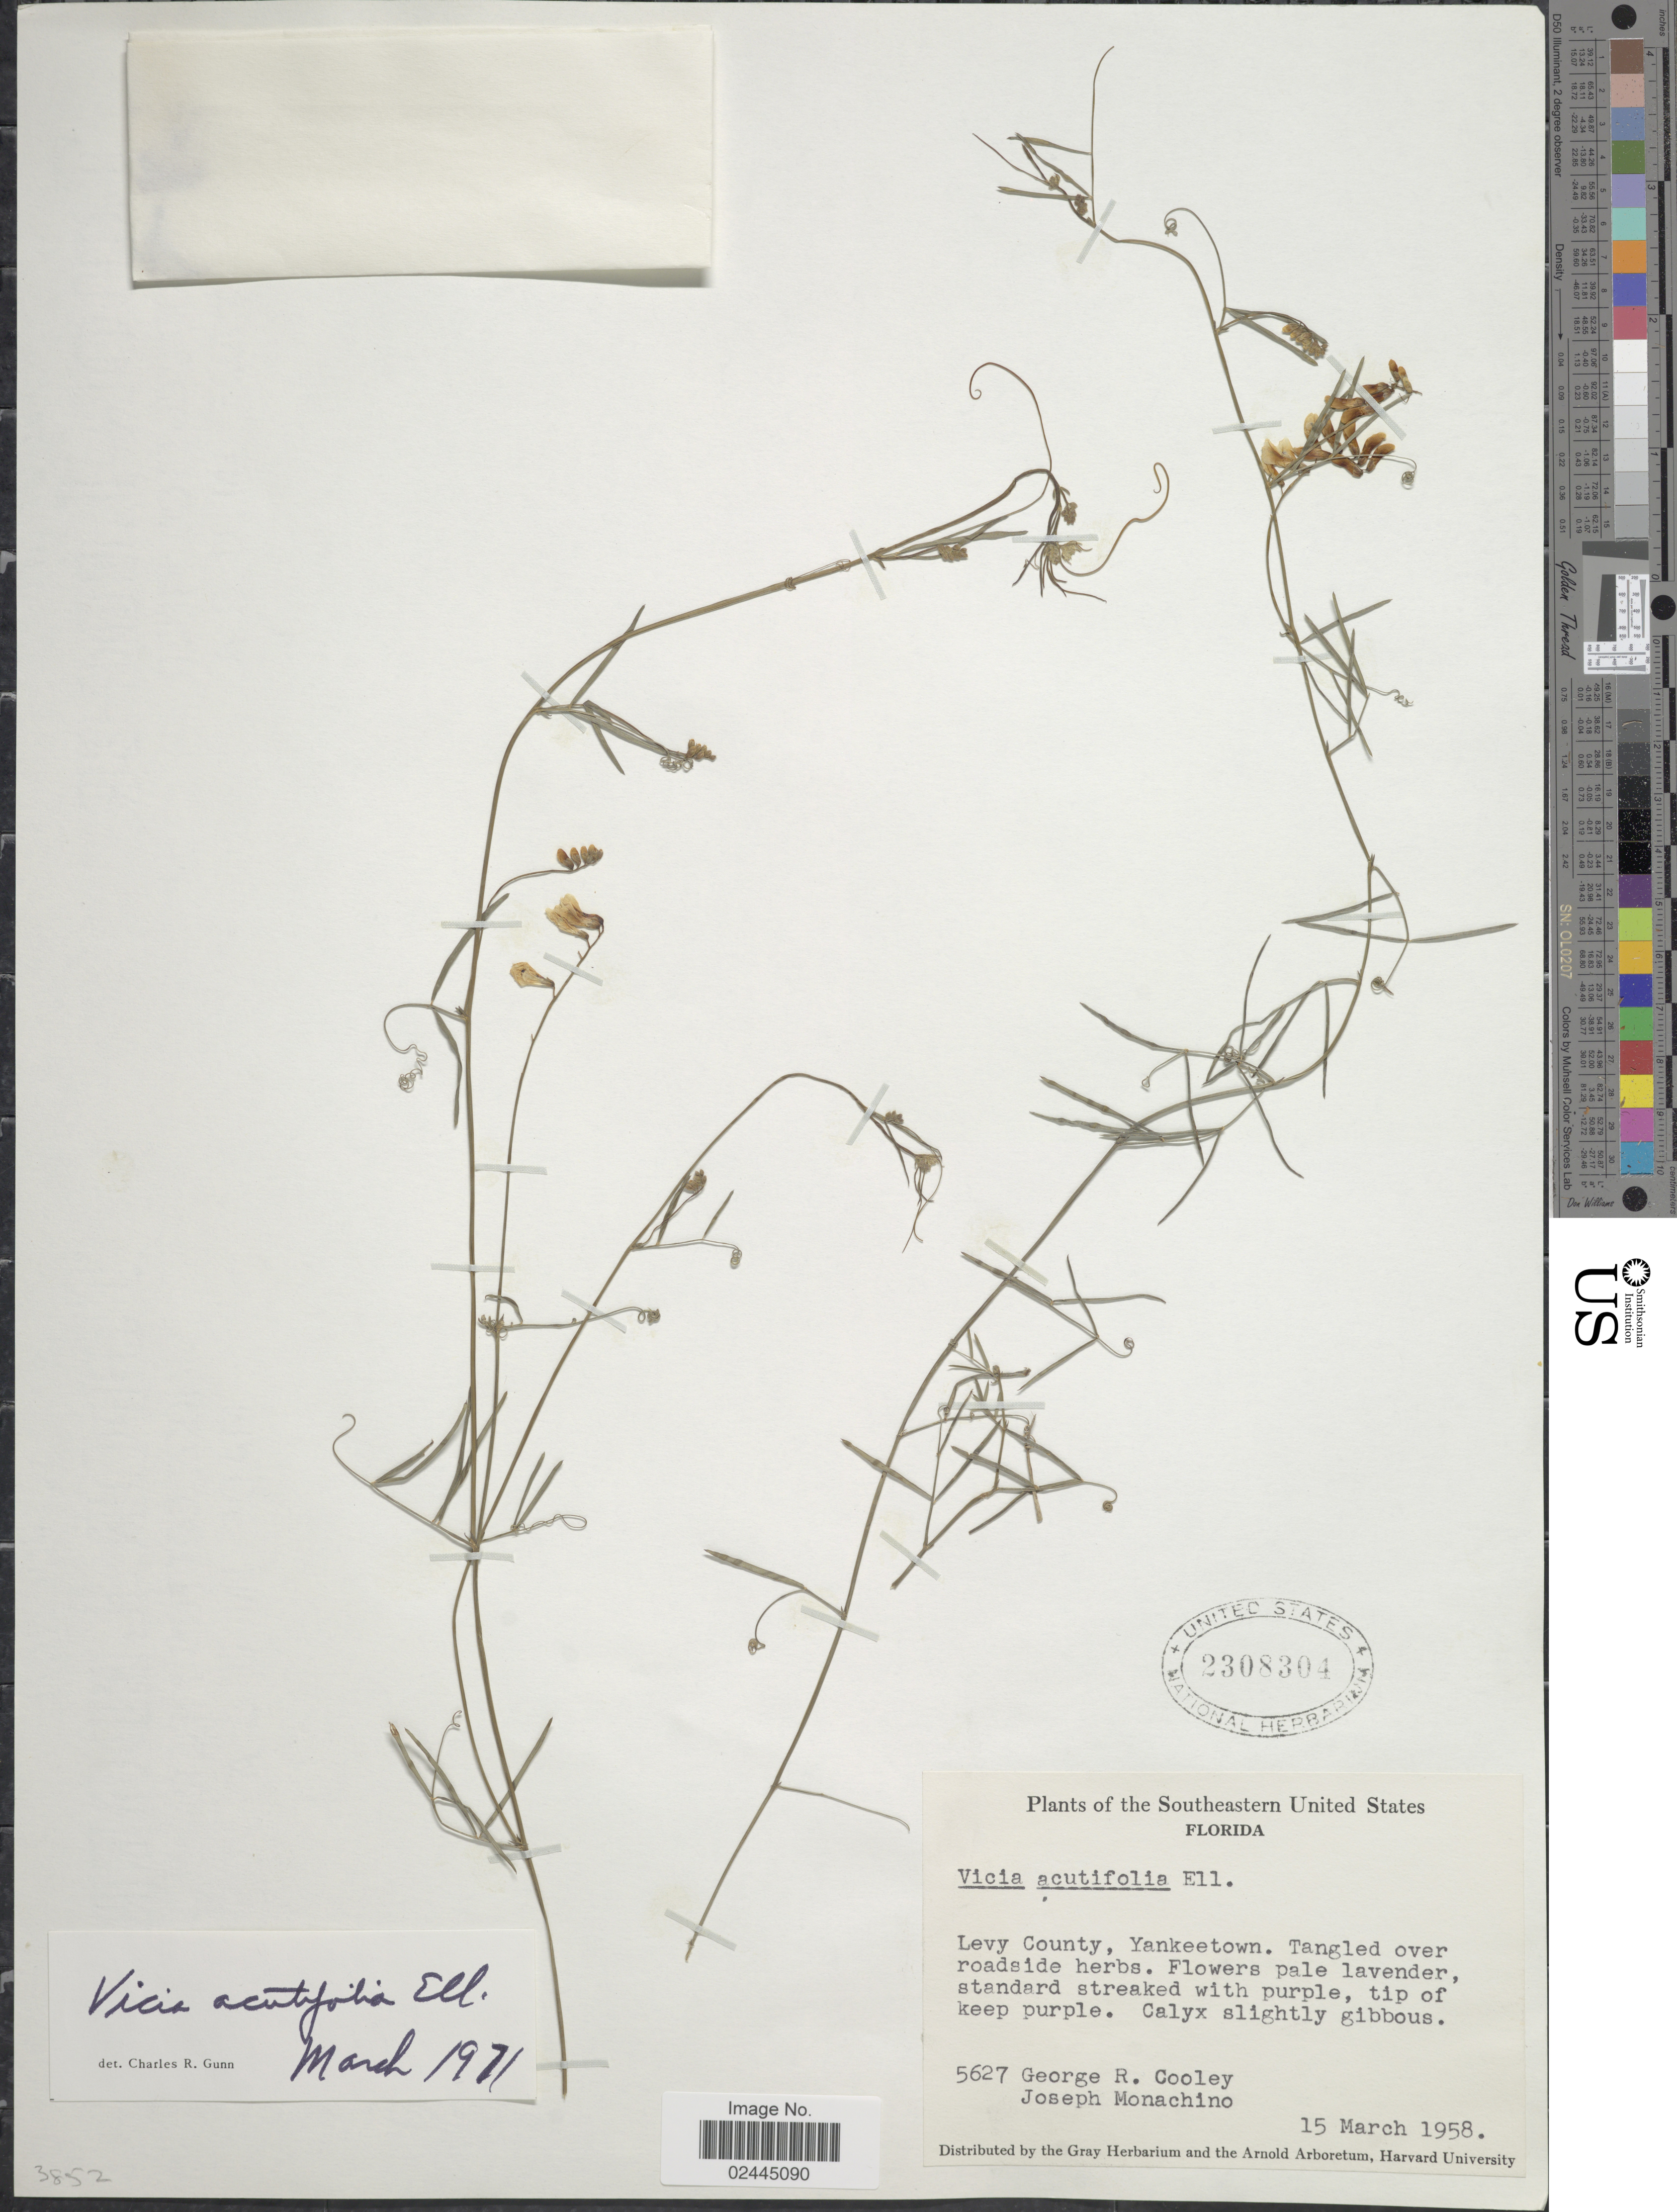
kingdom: Plantae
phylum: Tracheophyta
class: Magnoliopsida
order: Fabales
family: Fabaceae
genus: Vicia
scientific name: Vicia acutifolia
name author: Elliott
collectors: G. R. Cooley & J. V. Monachino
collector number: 5627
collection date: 1958-03-15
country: United States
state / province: Florida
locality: Levy County. Yankeetown.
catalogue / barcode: US 2308304